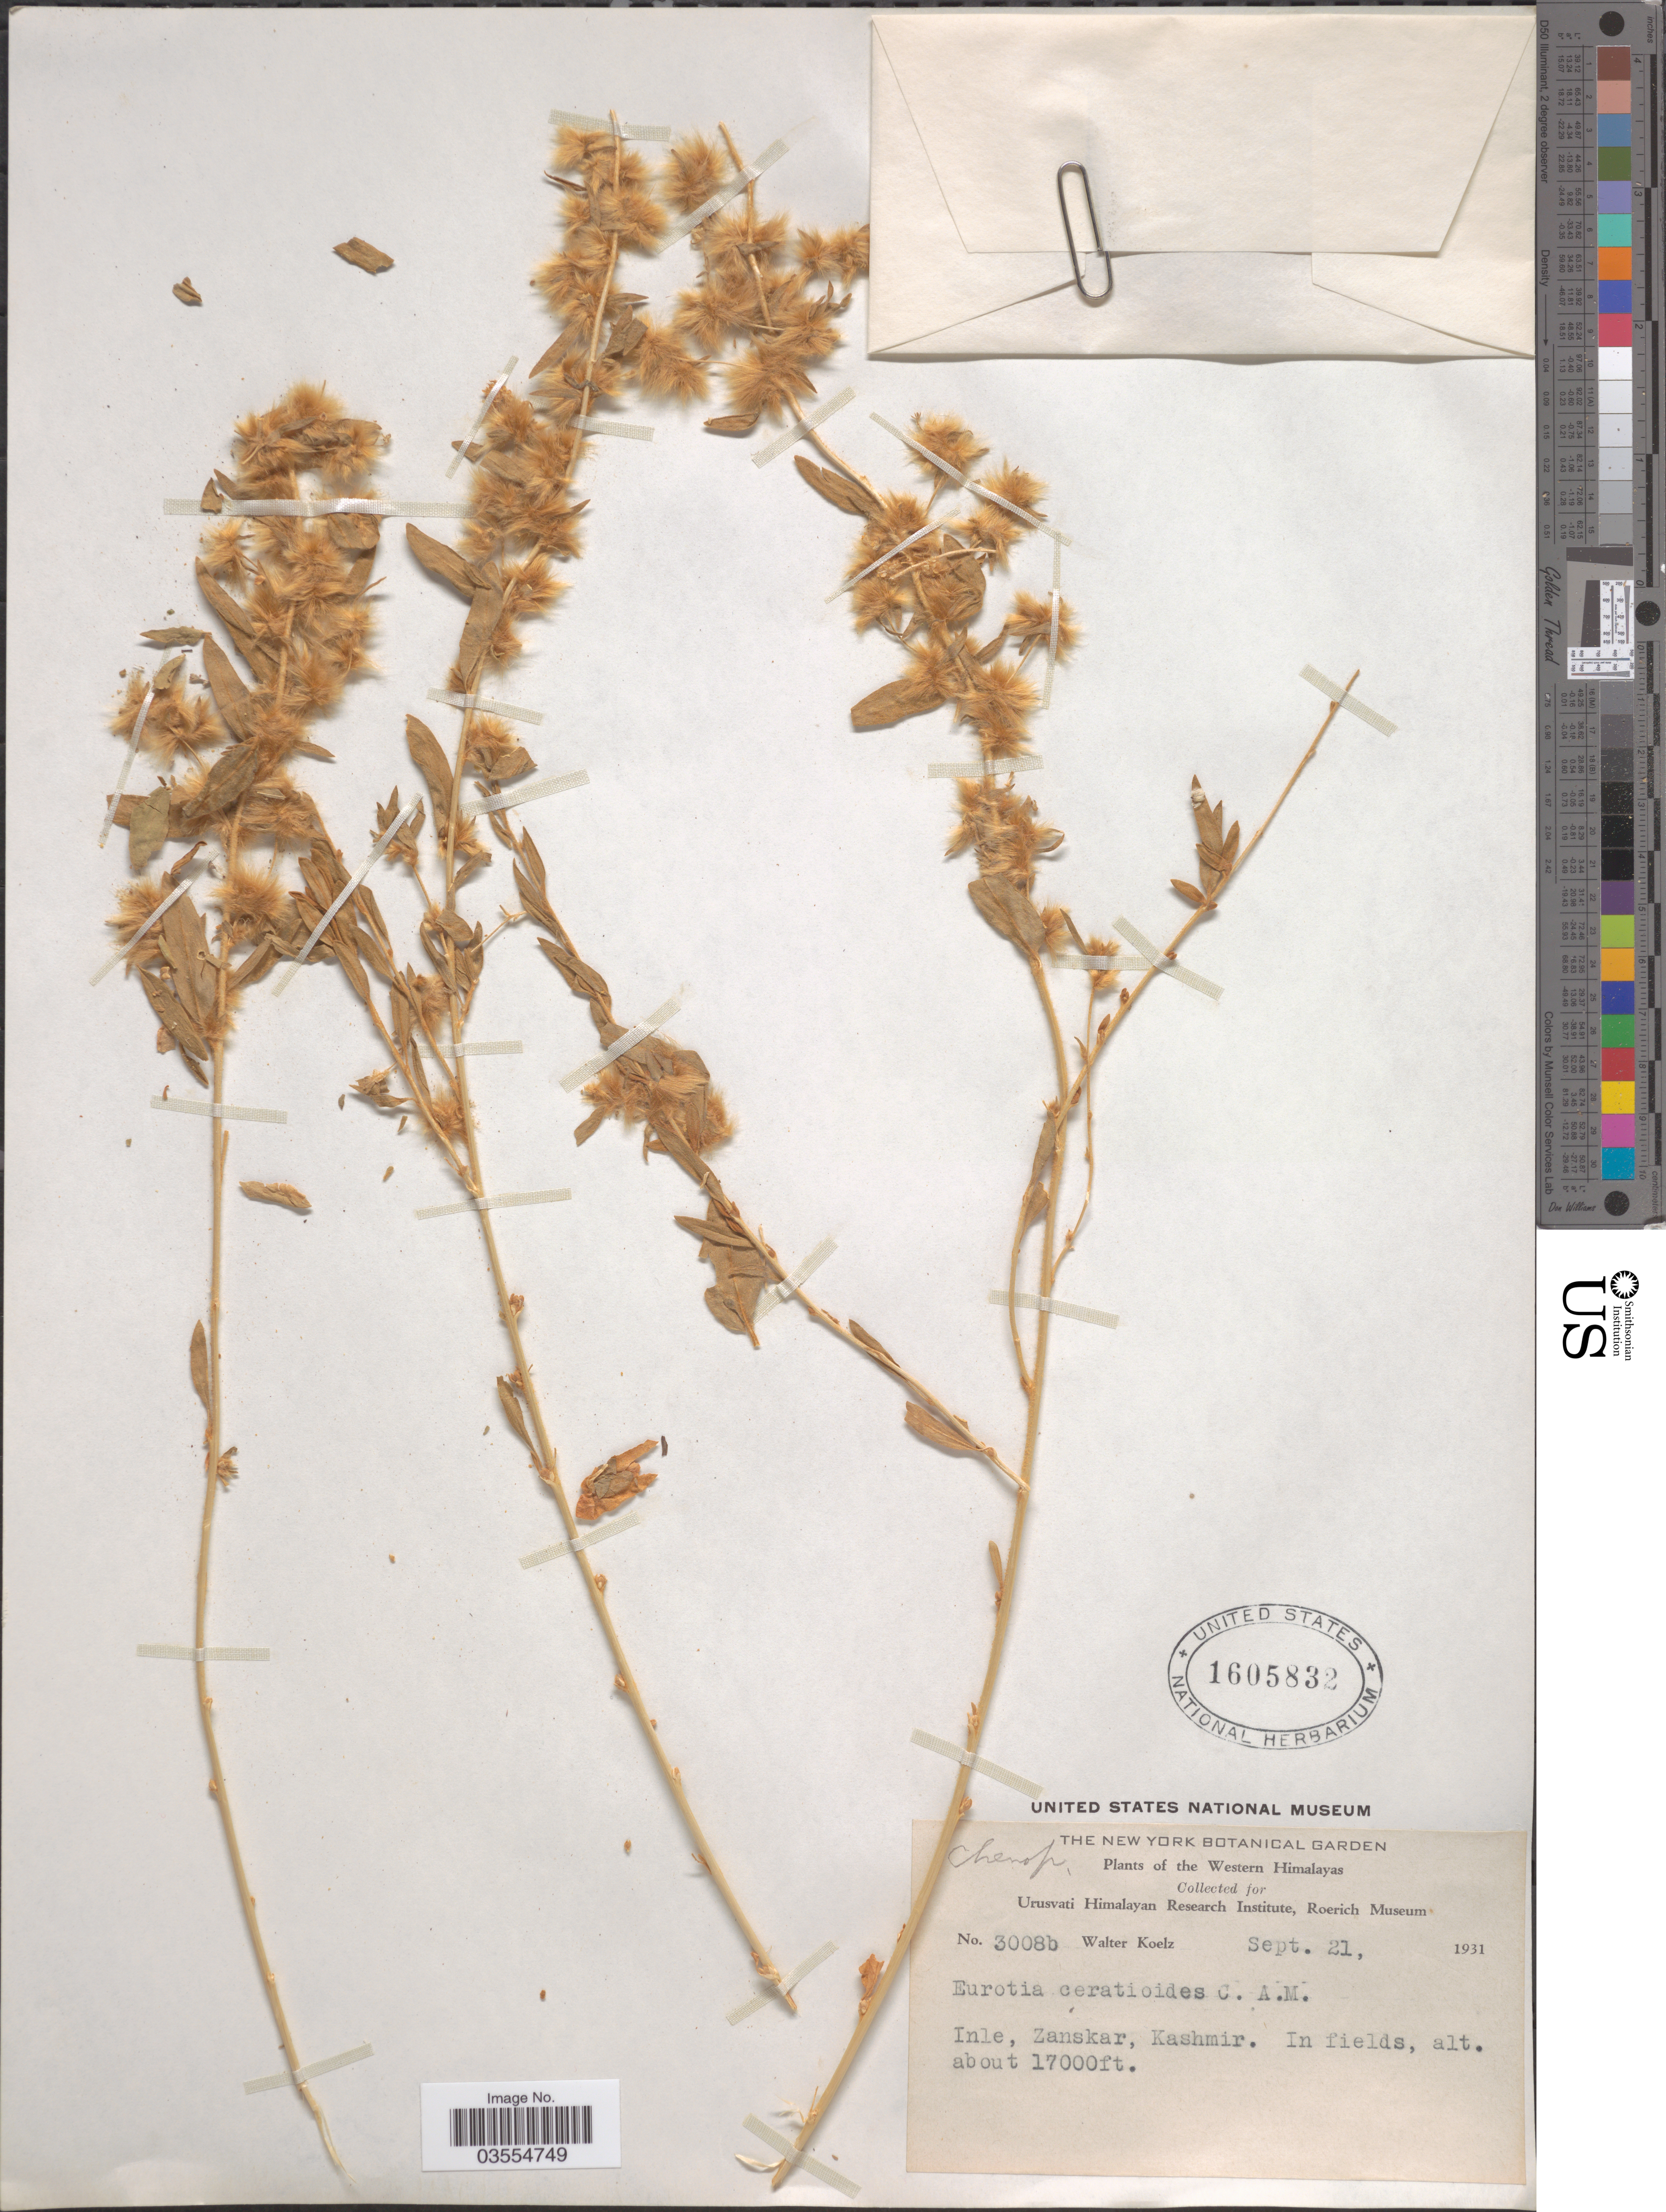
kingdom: Plantae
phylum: Tracheophyta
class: Magnoliopsida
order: Caryophyllales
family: Amaranthaceae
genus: Krascheninnikovia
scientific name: Krascheninnikovia ceratoides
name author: (L.) Gueldenst.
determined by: U.S. National Herbarium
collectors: W. N. Koelz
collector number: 3008b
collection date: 1931-09-21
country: India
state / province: Jammu and Kashmir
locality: Western Himalayas, Inle, Zanskar, Kashmir.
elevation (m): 5182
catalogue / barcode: US 1605832